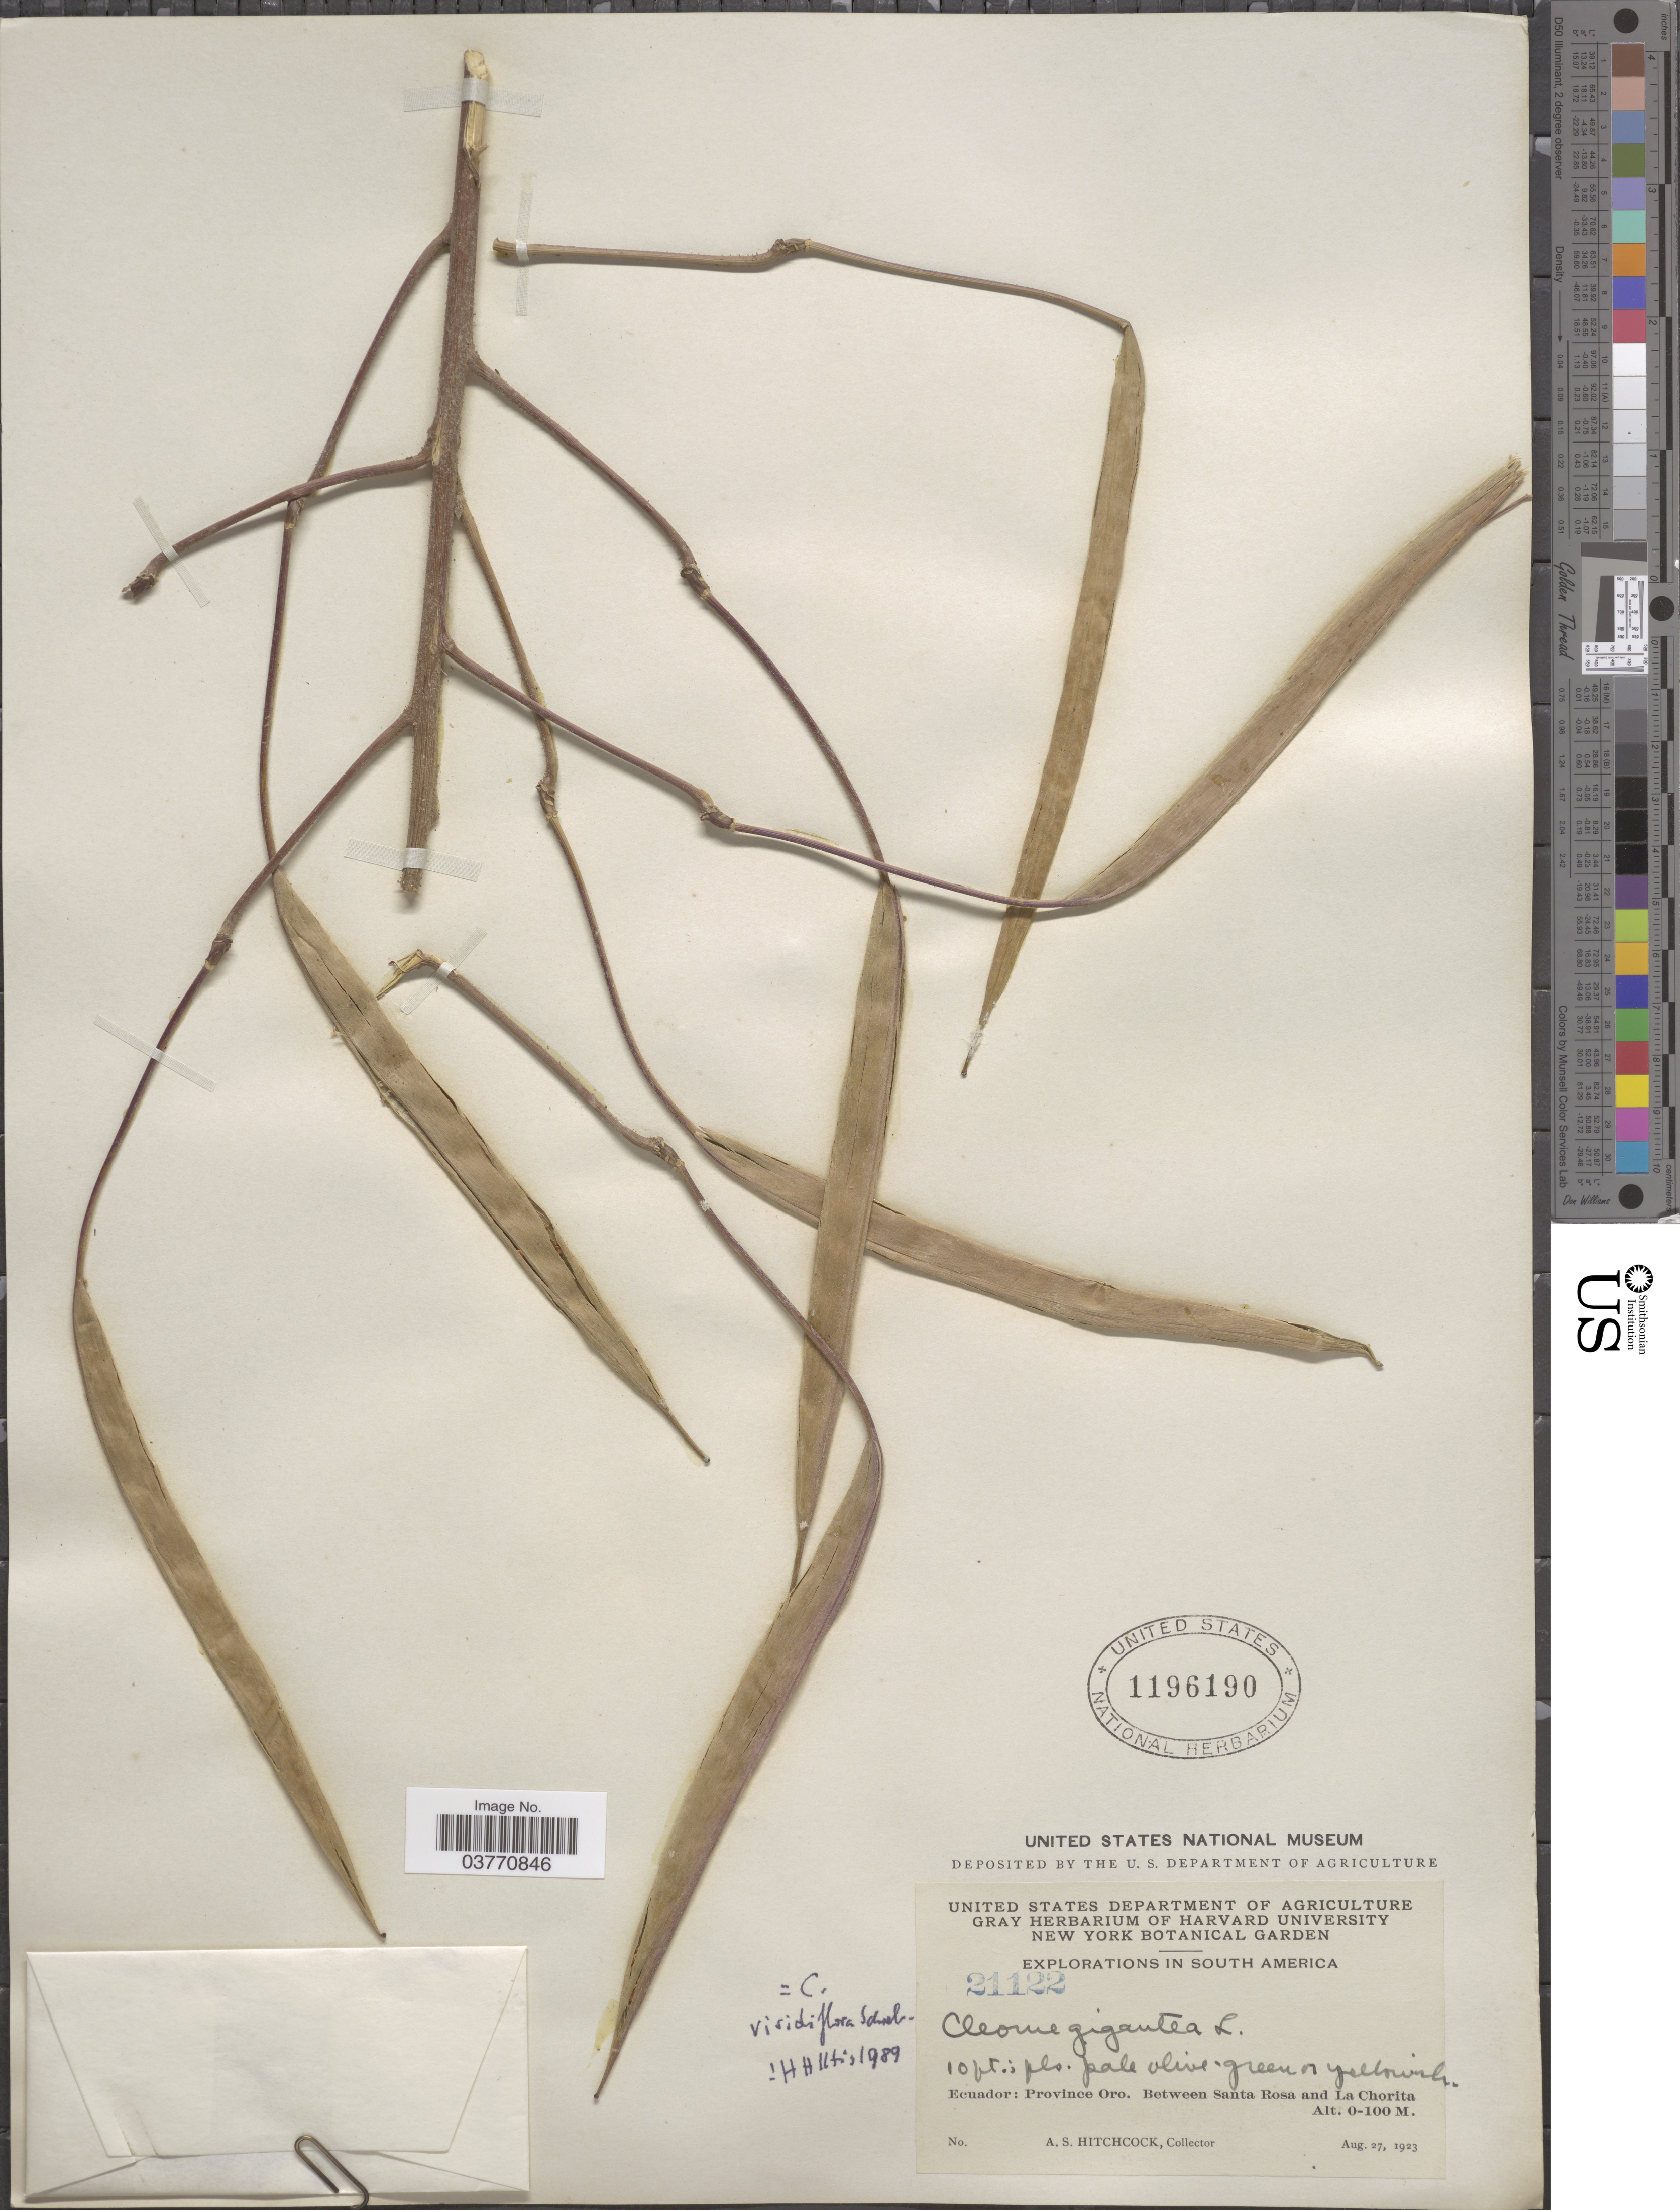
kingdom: Plantae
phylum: Tracheophyta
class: Magnoliopsida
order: Brassicales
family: Cleomaceae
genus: Melidiscus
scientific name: Melidiscus gigantea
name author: (L.) Raf.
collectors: A. S. Hitchcock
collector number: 21122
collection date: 1923-08-27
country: Ecuador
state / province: El Oro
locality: Province Oro. Between Santa Rosa and La Chorita.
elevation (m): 0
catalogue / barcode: US 1196190